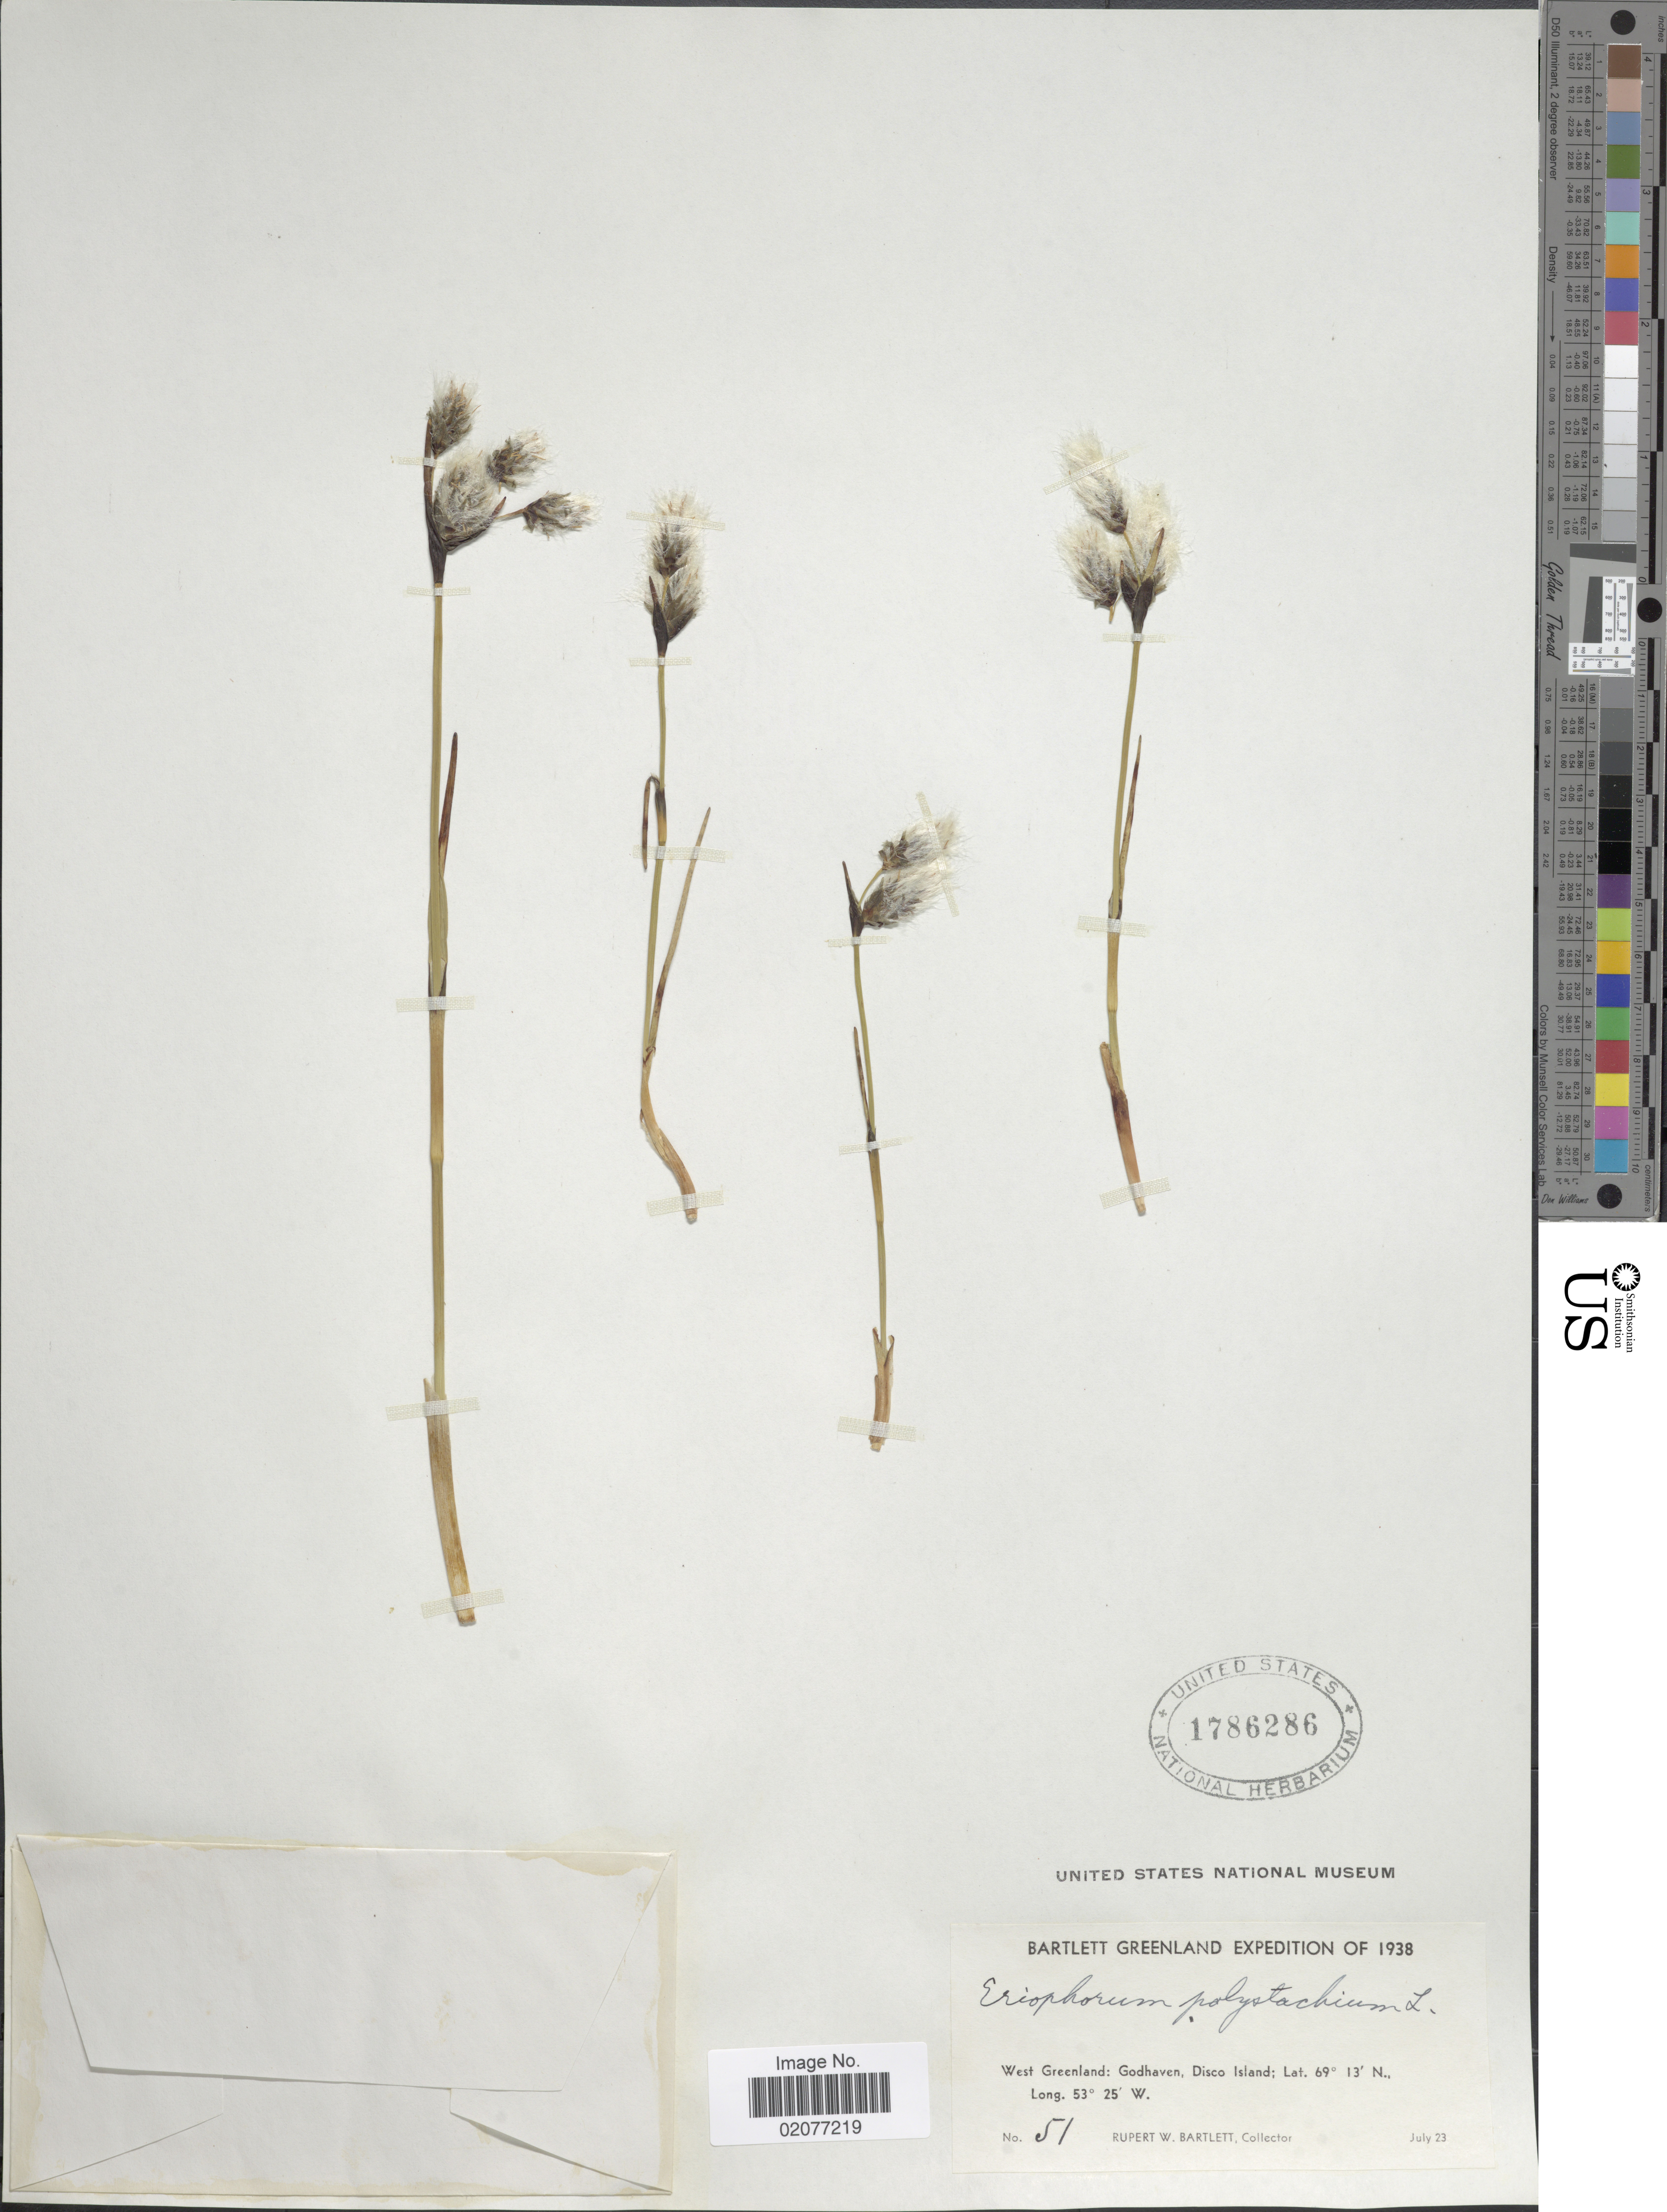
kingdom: Plantae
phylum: Tracheophyta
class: Liliopsida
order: Poales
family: Cyperaceae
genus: Eriophorum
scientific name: Eriophorum angustifolium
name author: Honck.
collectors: R. W. Bartlett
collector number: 51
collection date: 1938-07-23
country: Greenland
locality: West Greenland: Godhaven, Disco Island.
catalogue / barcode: US 1786286